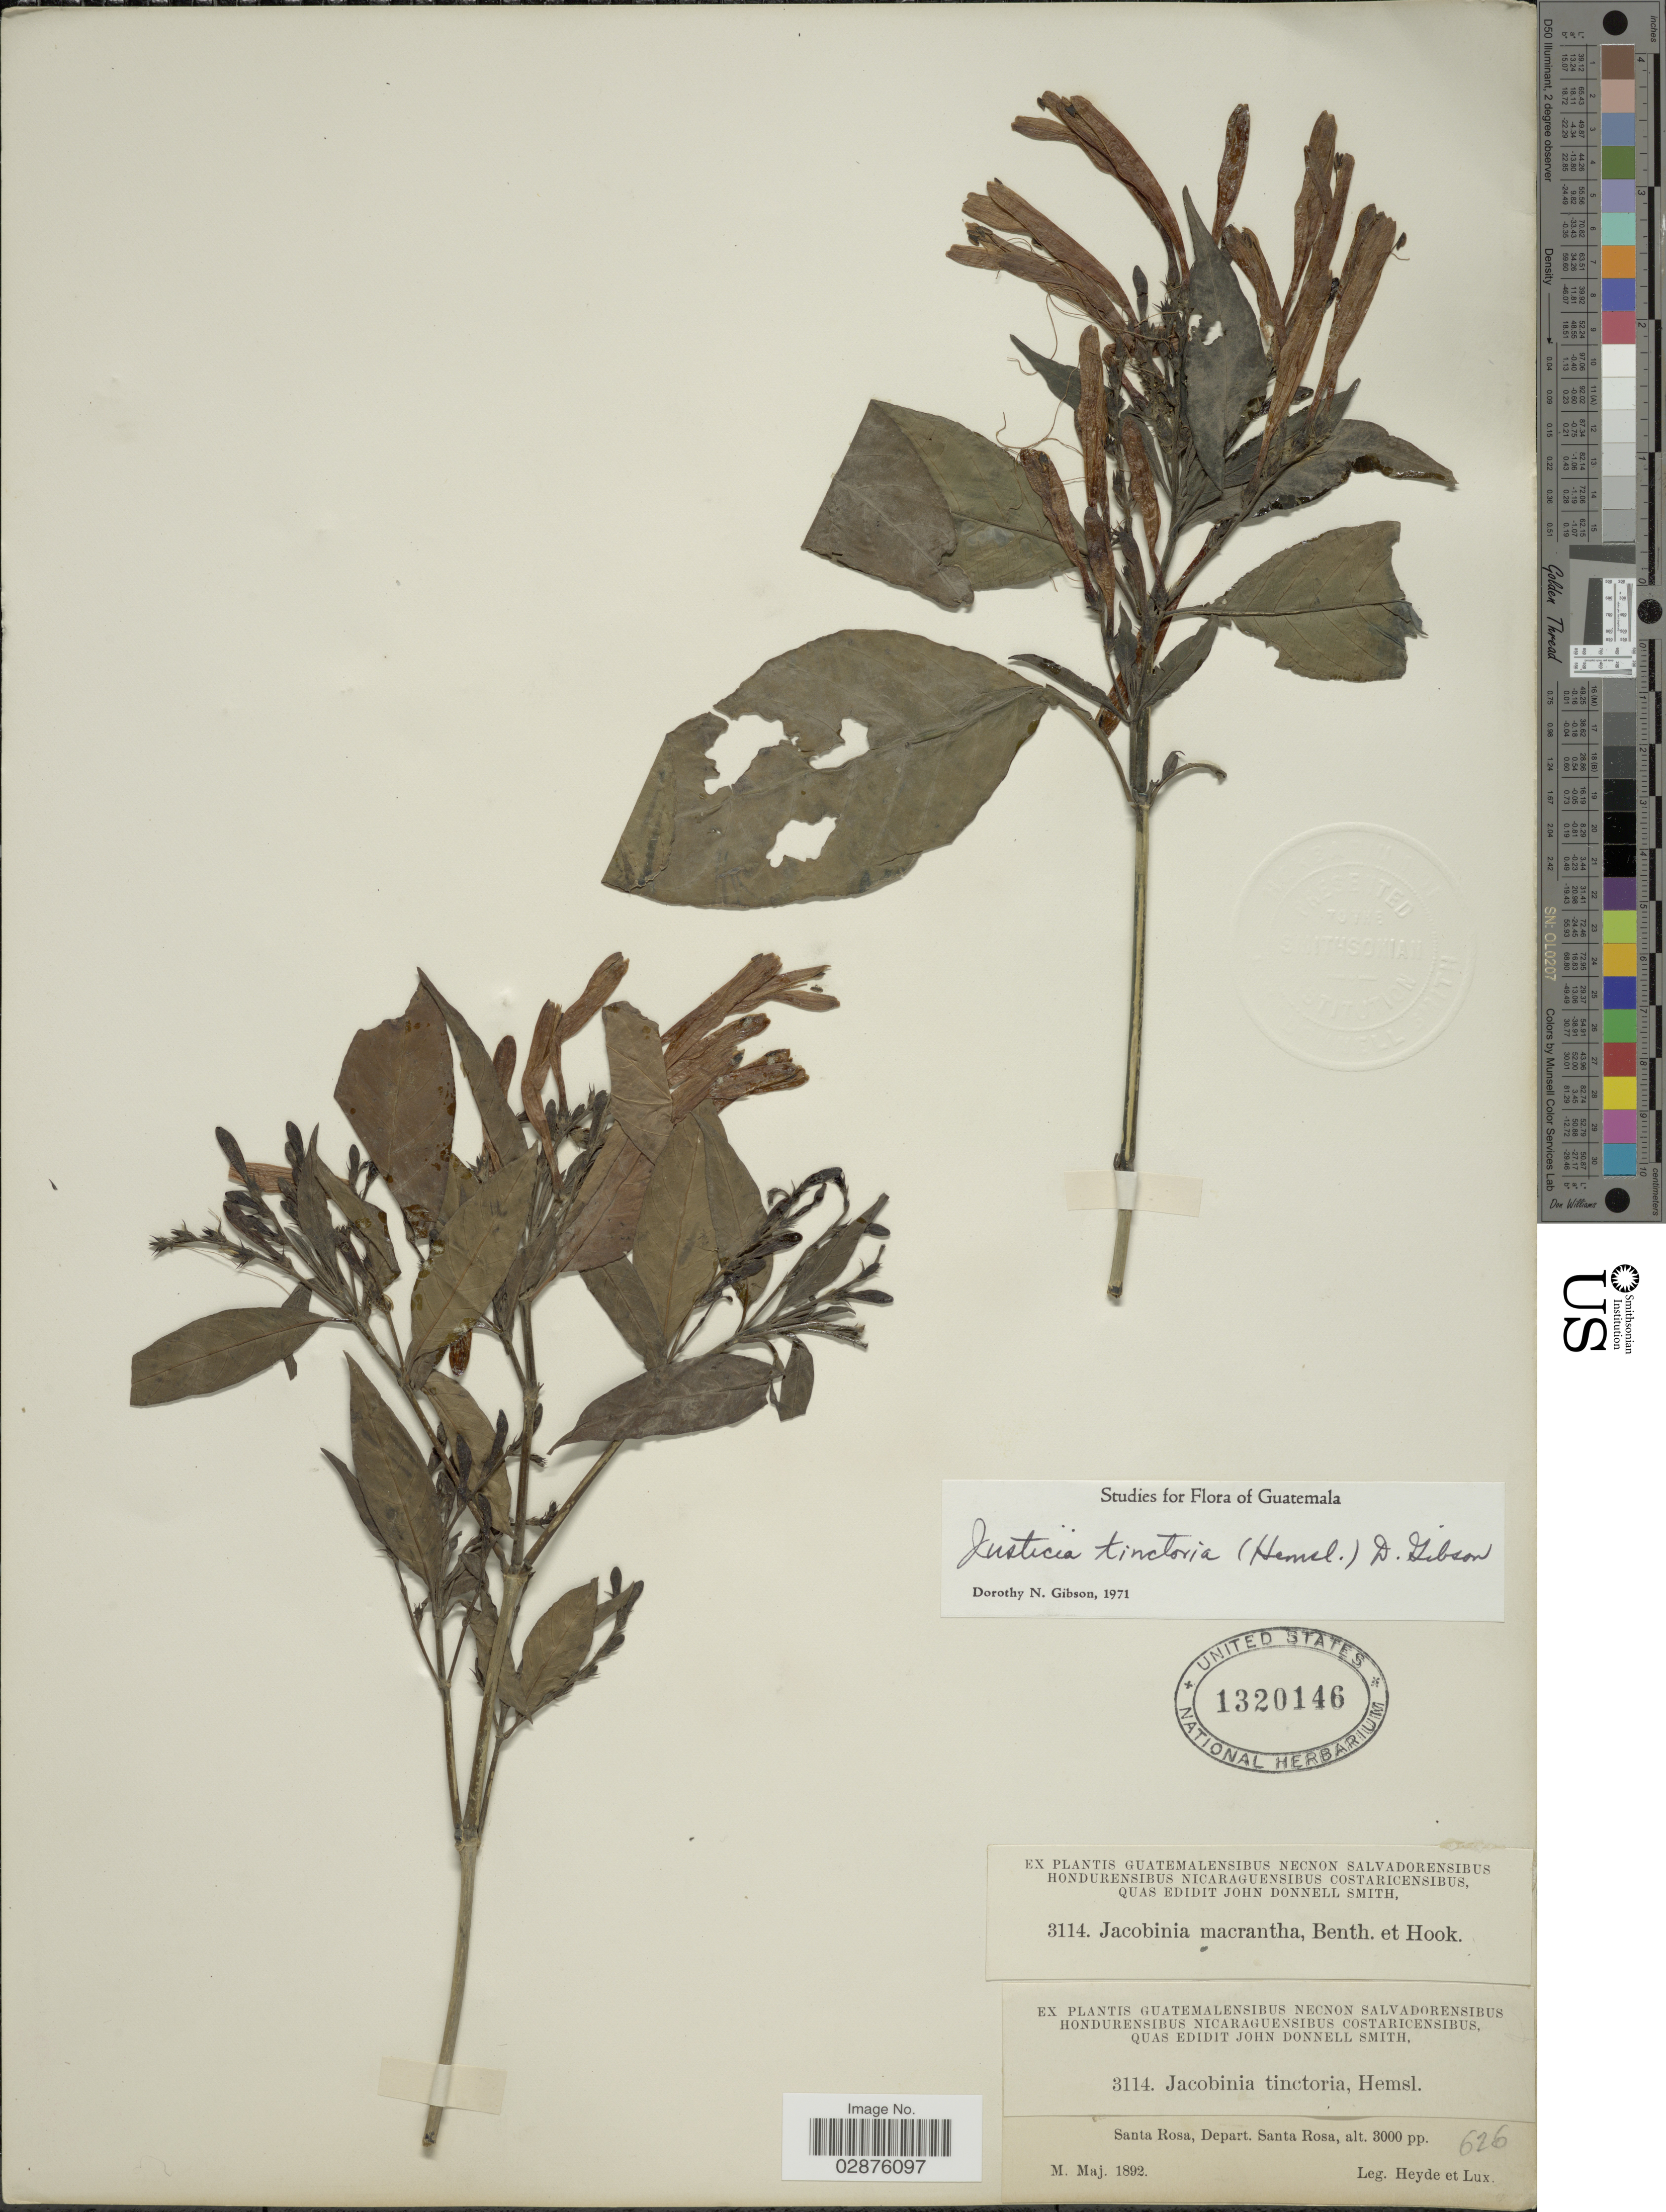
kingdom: Plantae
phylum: Tracheophyta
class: Magnoliopsida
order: Lamiales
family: Acanthaceae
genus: Justicia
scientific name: Justicia colorifera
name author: V.A.W. Graham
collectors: Heyde & Lux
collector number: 3114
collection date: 1892-05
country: Guatemala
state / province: Santa Rosa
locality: Santa Rosa, Depart. Santa Rosa.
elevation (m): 914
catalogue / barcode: US 1320146